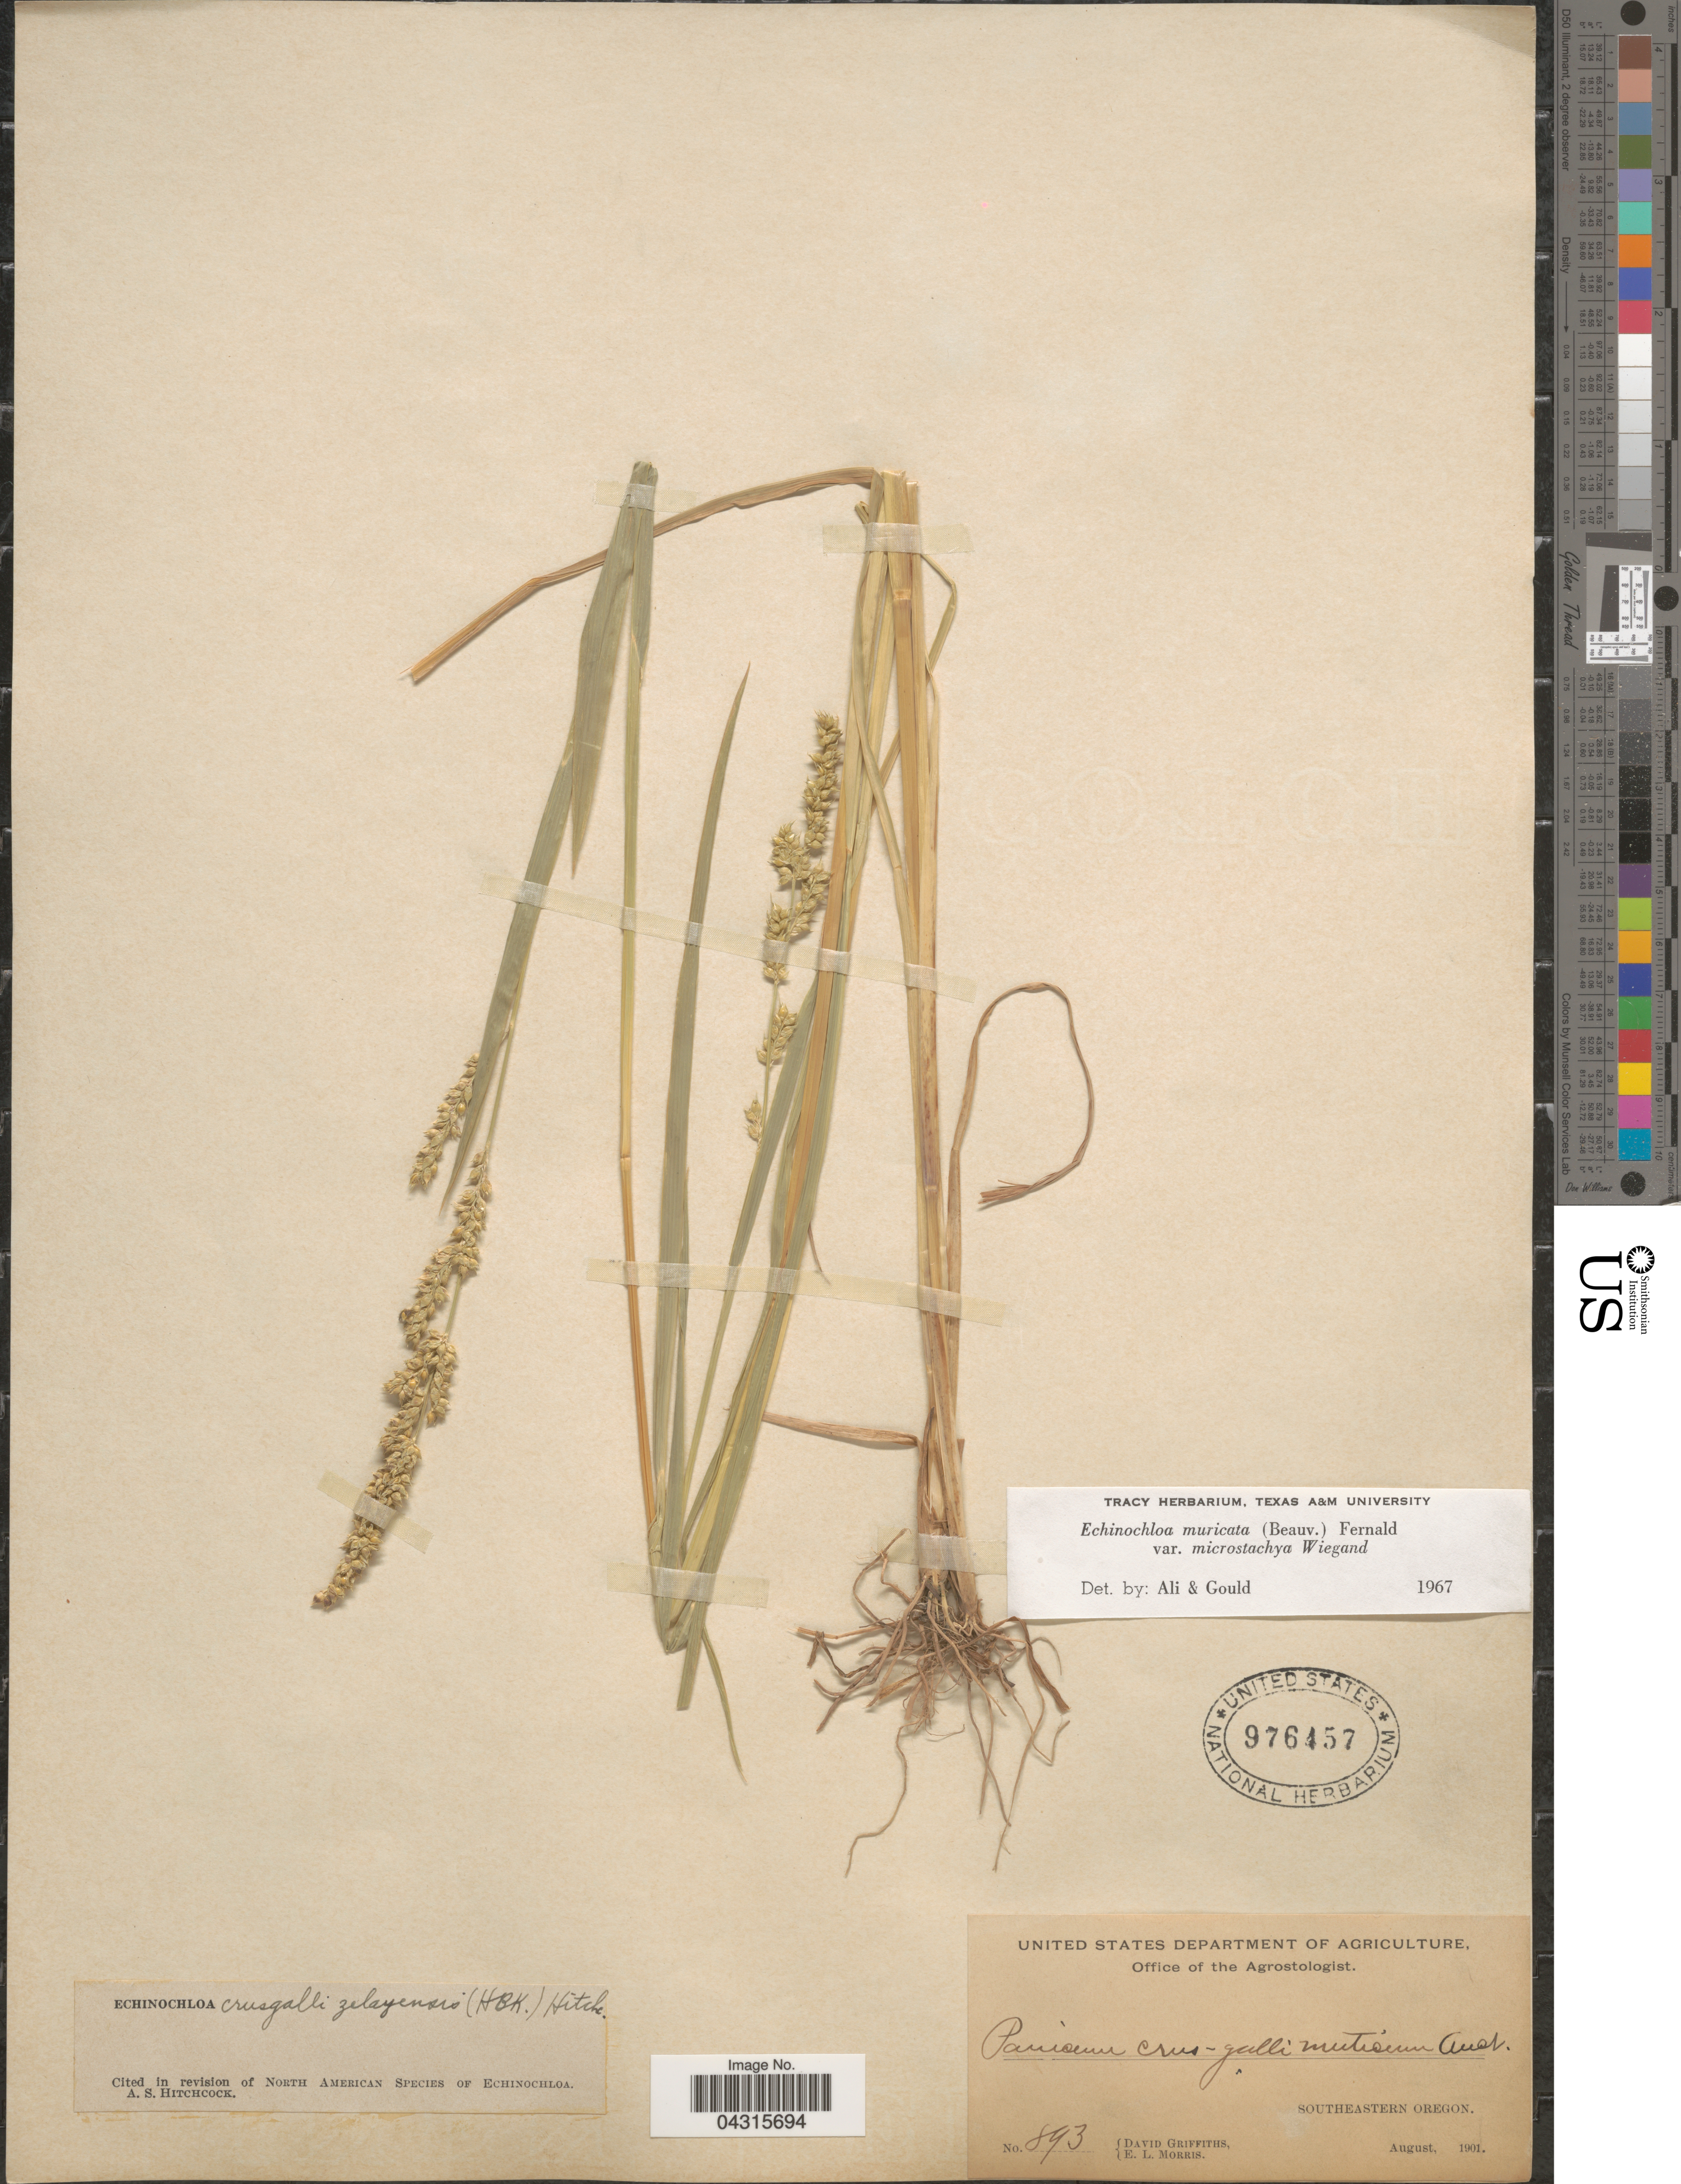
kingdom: Plantae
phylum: Tracheophyta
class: Liliopsida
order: Poales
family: Poaceae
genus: Echinochloa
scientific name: Echinochloa muricata var. microstachya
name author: Wiegand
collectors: D. Griffiths & E. Morris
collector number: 893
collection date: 1901-08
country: United States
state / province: Oregon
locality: Southeastern Oregon.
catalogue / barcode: US 976457